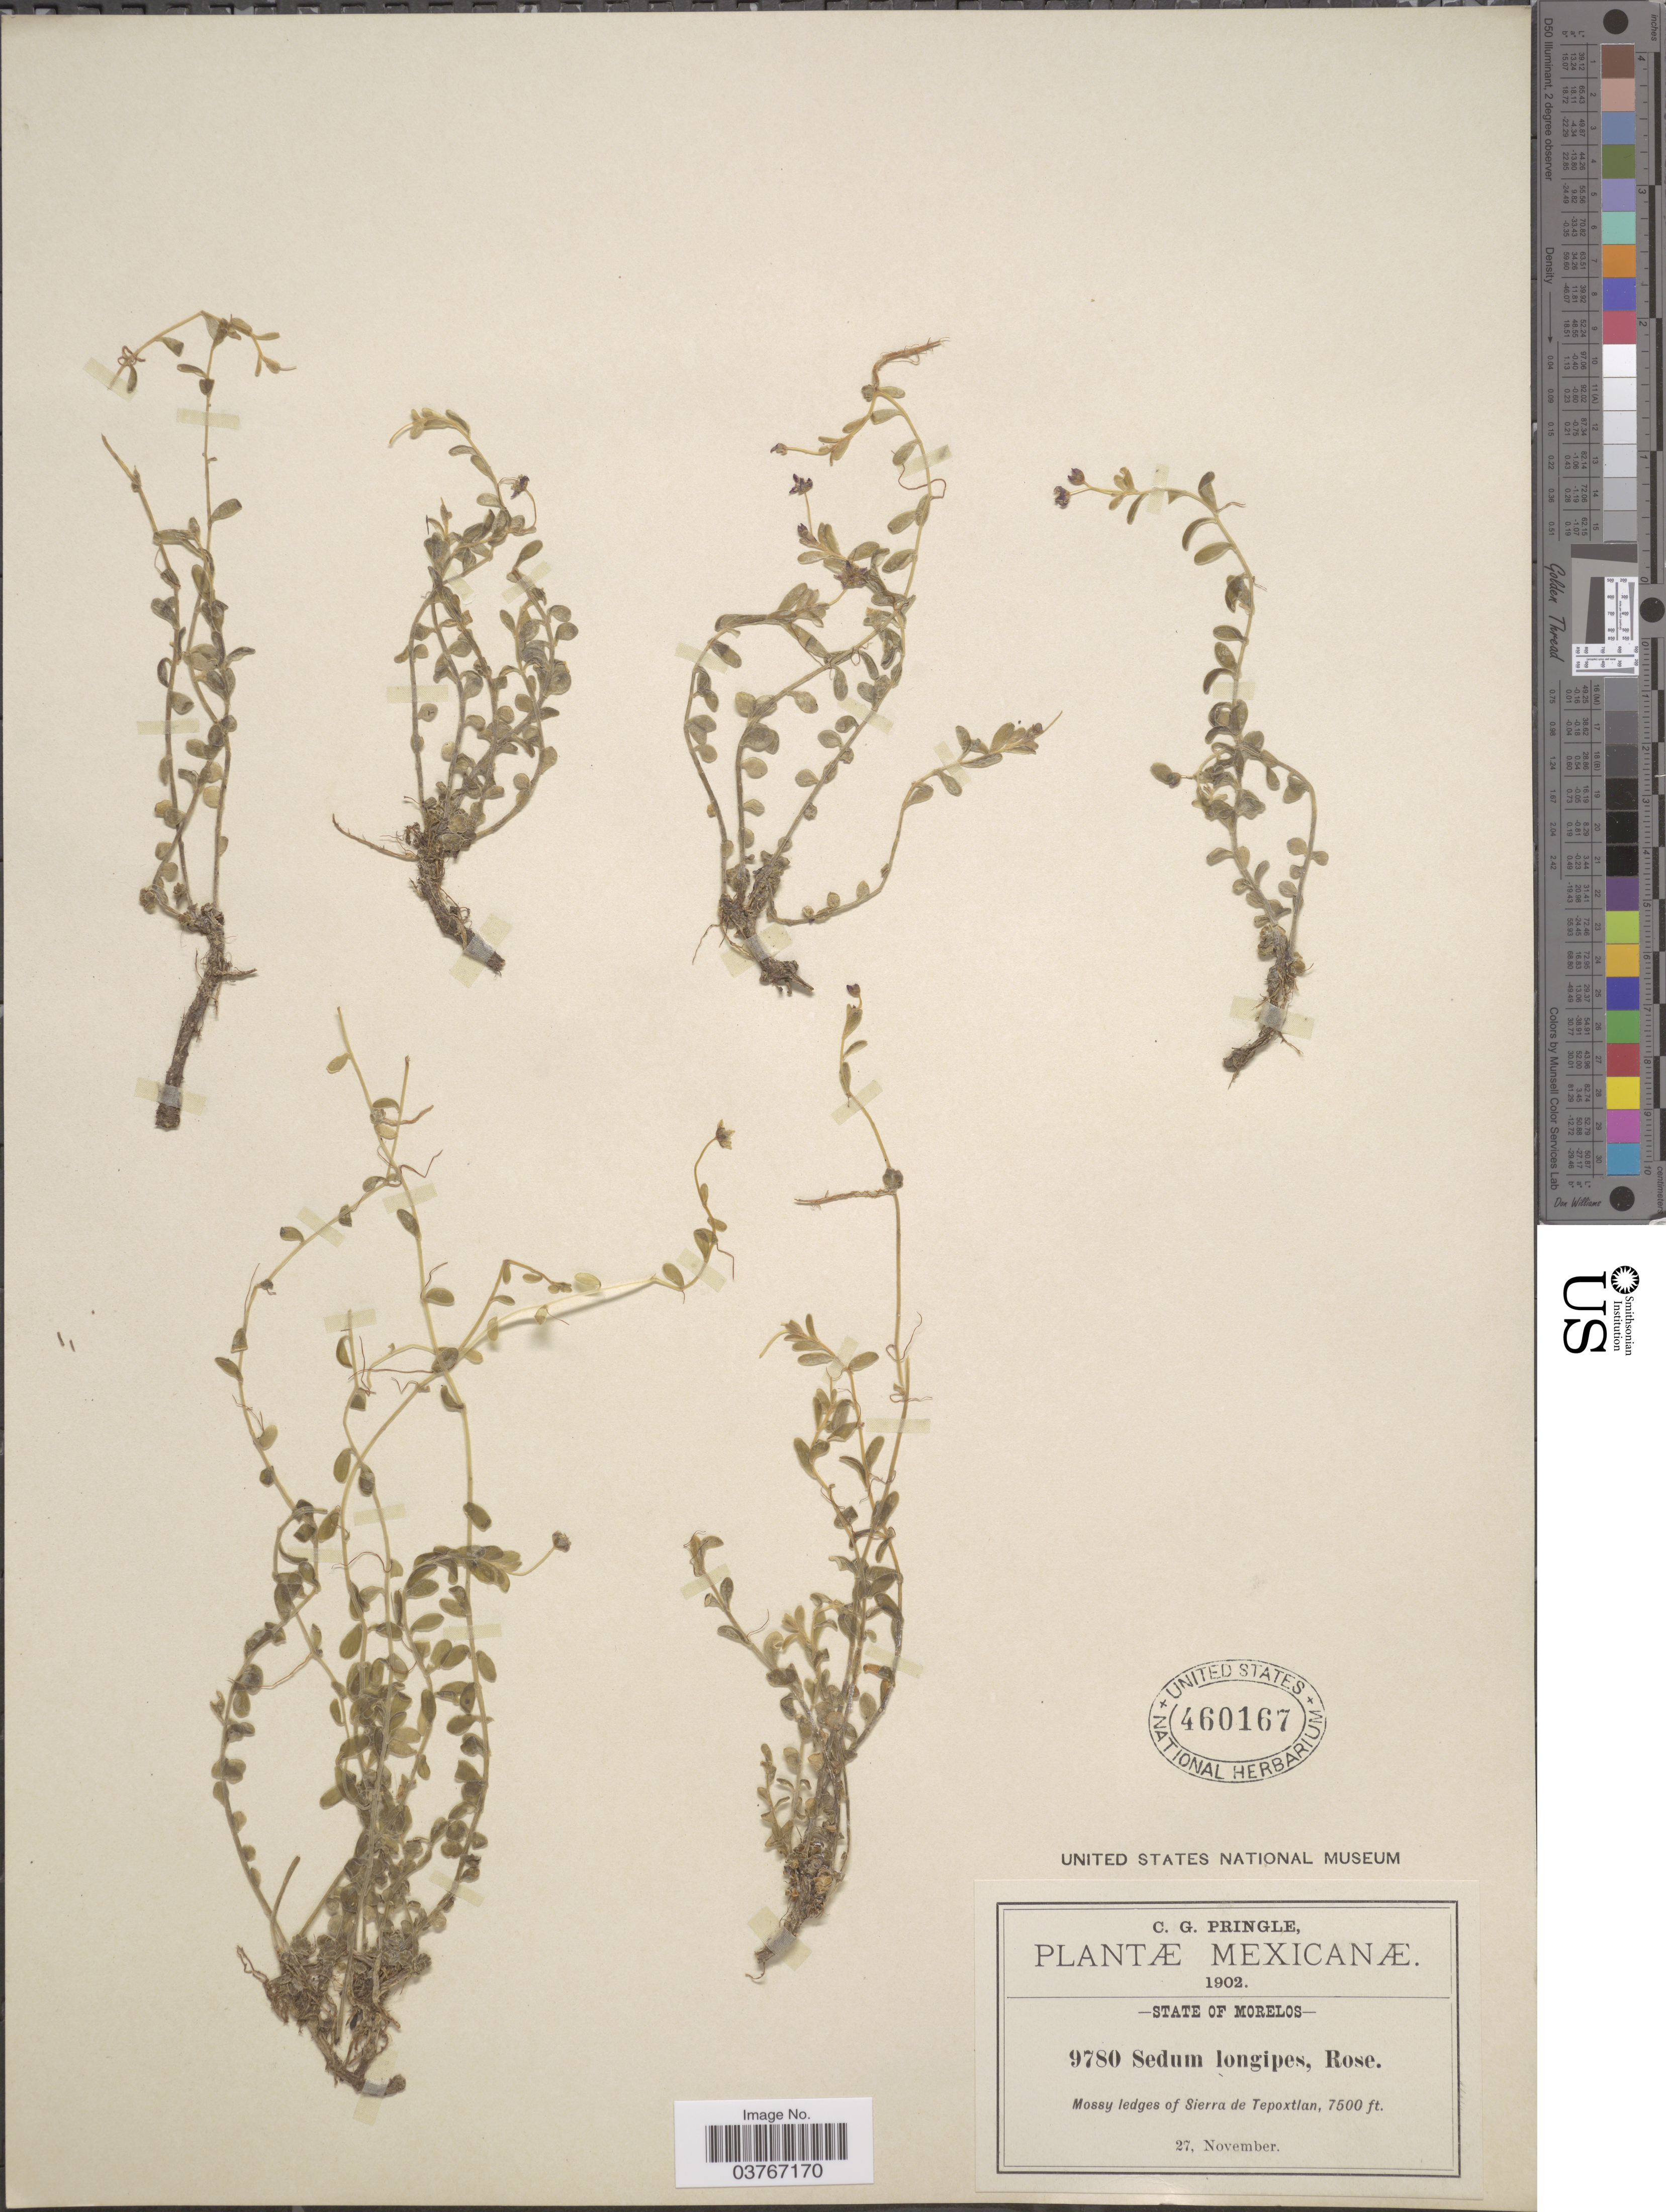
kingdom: Plantae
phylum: Tracheophyta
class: Magnoliopsida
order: Saxifragales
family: Crassulaceae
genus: Sedum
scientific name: Sedum longipes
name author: Rose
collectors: C. G. Pringle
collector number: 9780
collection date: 1902-11-27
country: Mexico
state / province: Morelos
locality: Mossy ledges of Sierra de Tepoxtlan.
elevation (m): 2286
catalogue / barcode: US 460167